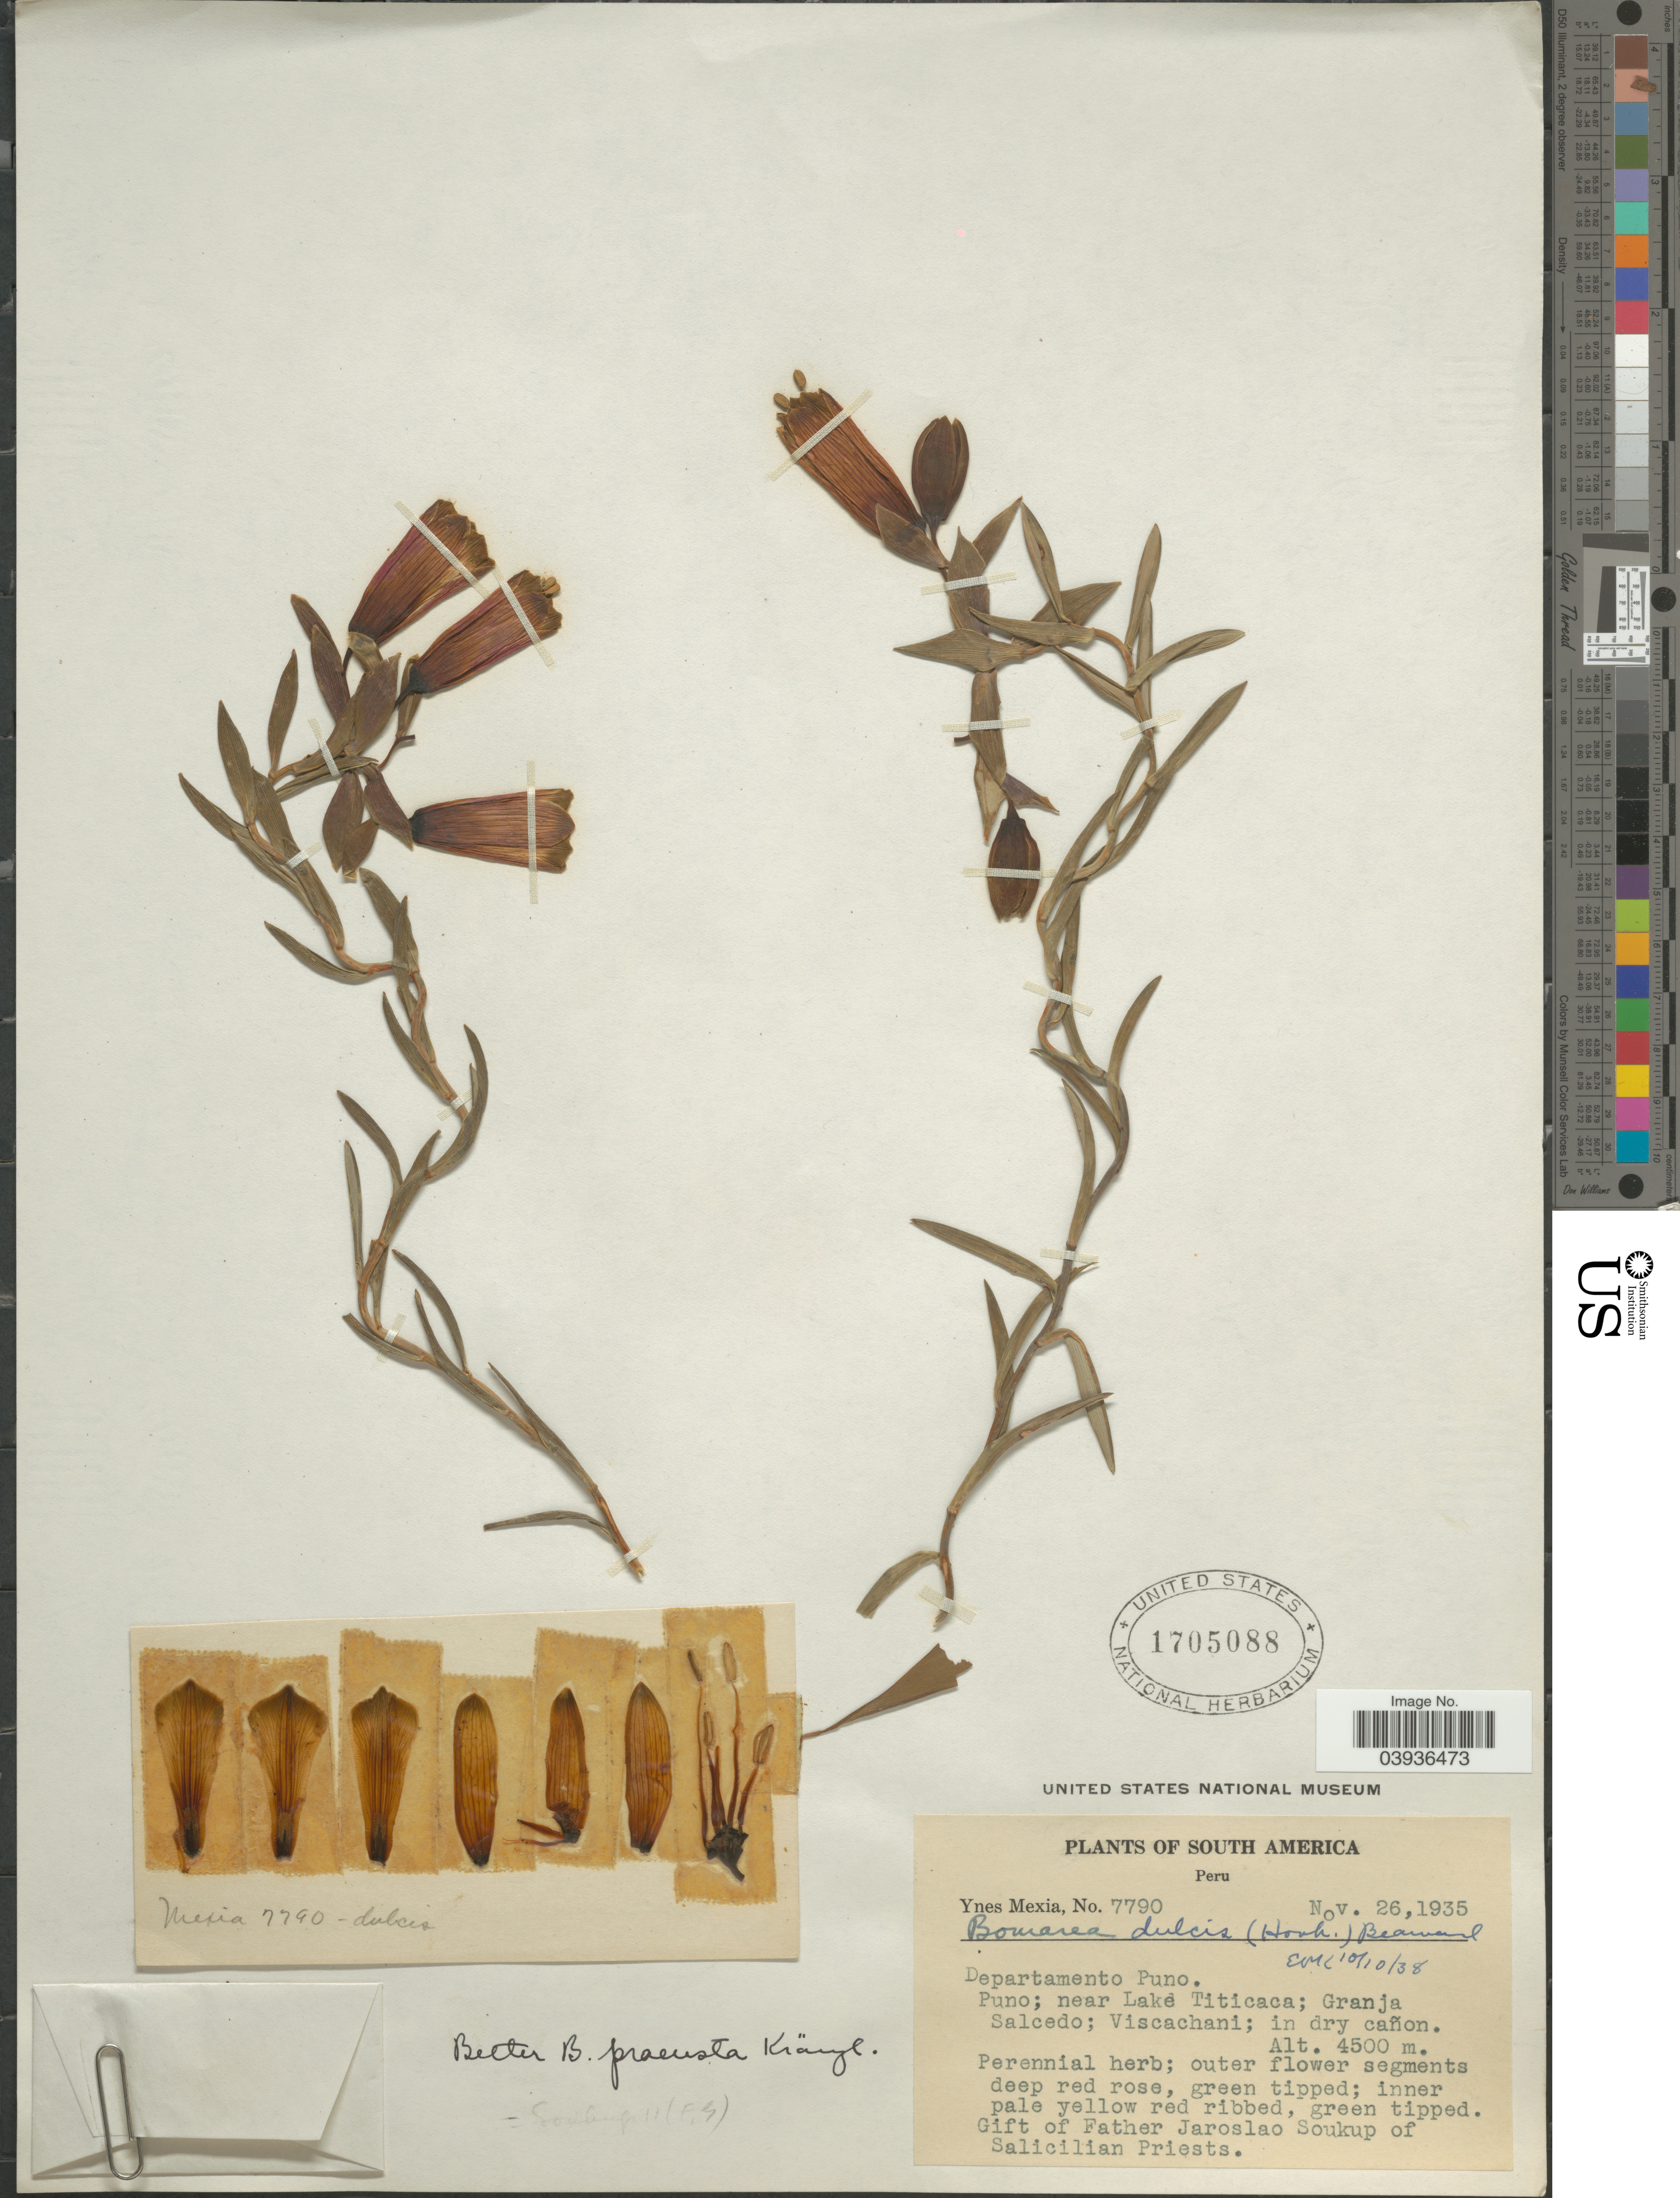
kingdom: Plantae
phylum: Tracheophyta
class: Liliopsida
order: Liliales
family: Alstroemeriaceae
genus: Bomarea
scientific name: Bomarea praeusta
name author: Kraenzl.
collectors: Y. Mexia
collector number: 7790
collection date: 1935-11-26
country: Peru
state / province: Puno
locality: Departamento Puno. Puno; near Lake Titicaca; Granja Salcedo; Viscachani.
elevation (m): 4500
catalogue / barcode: US 1705088